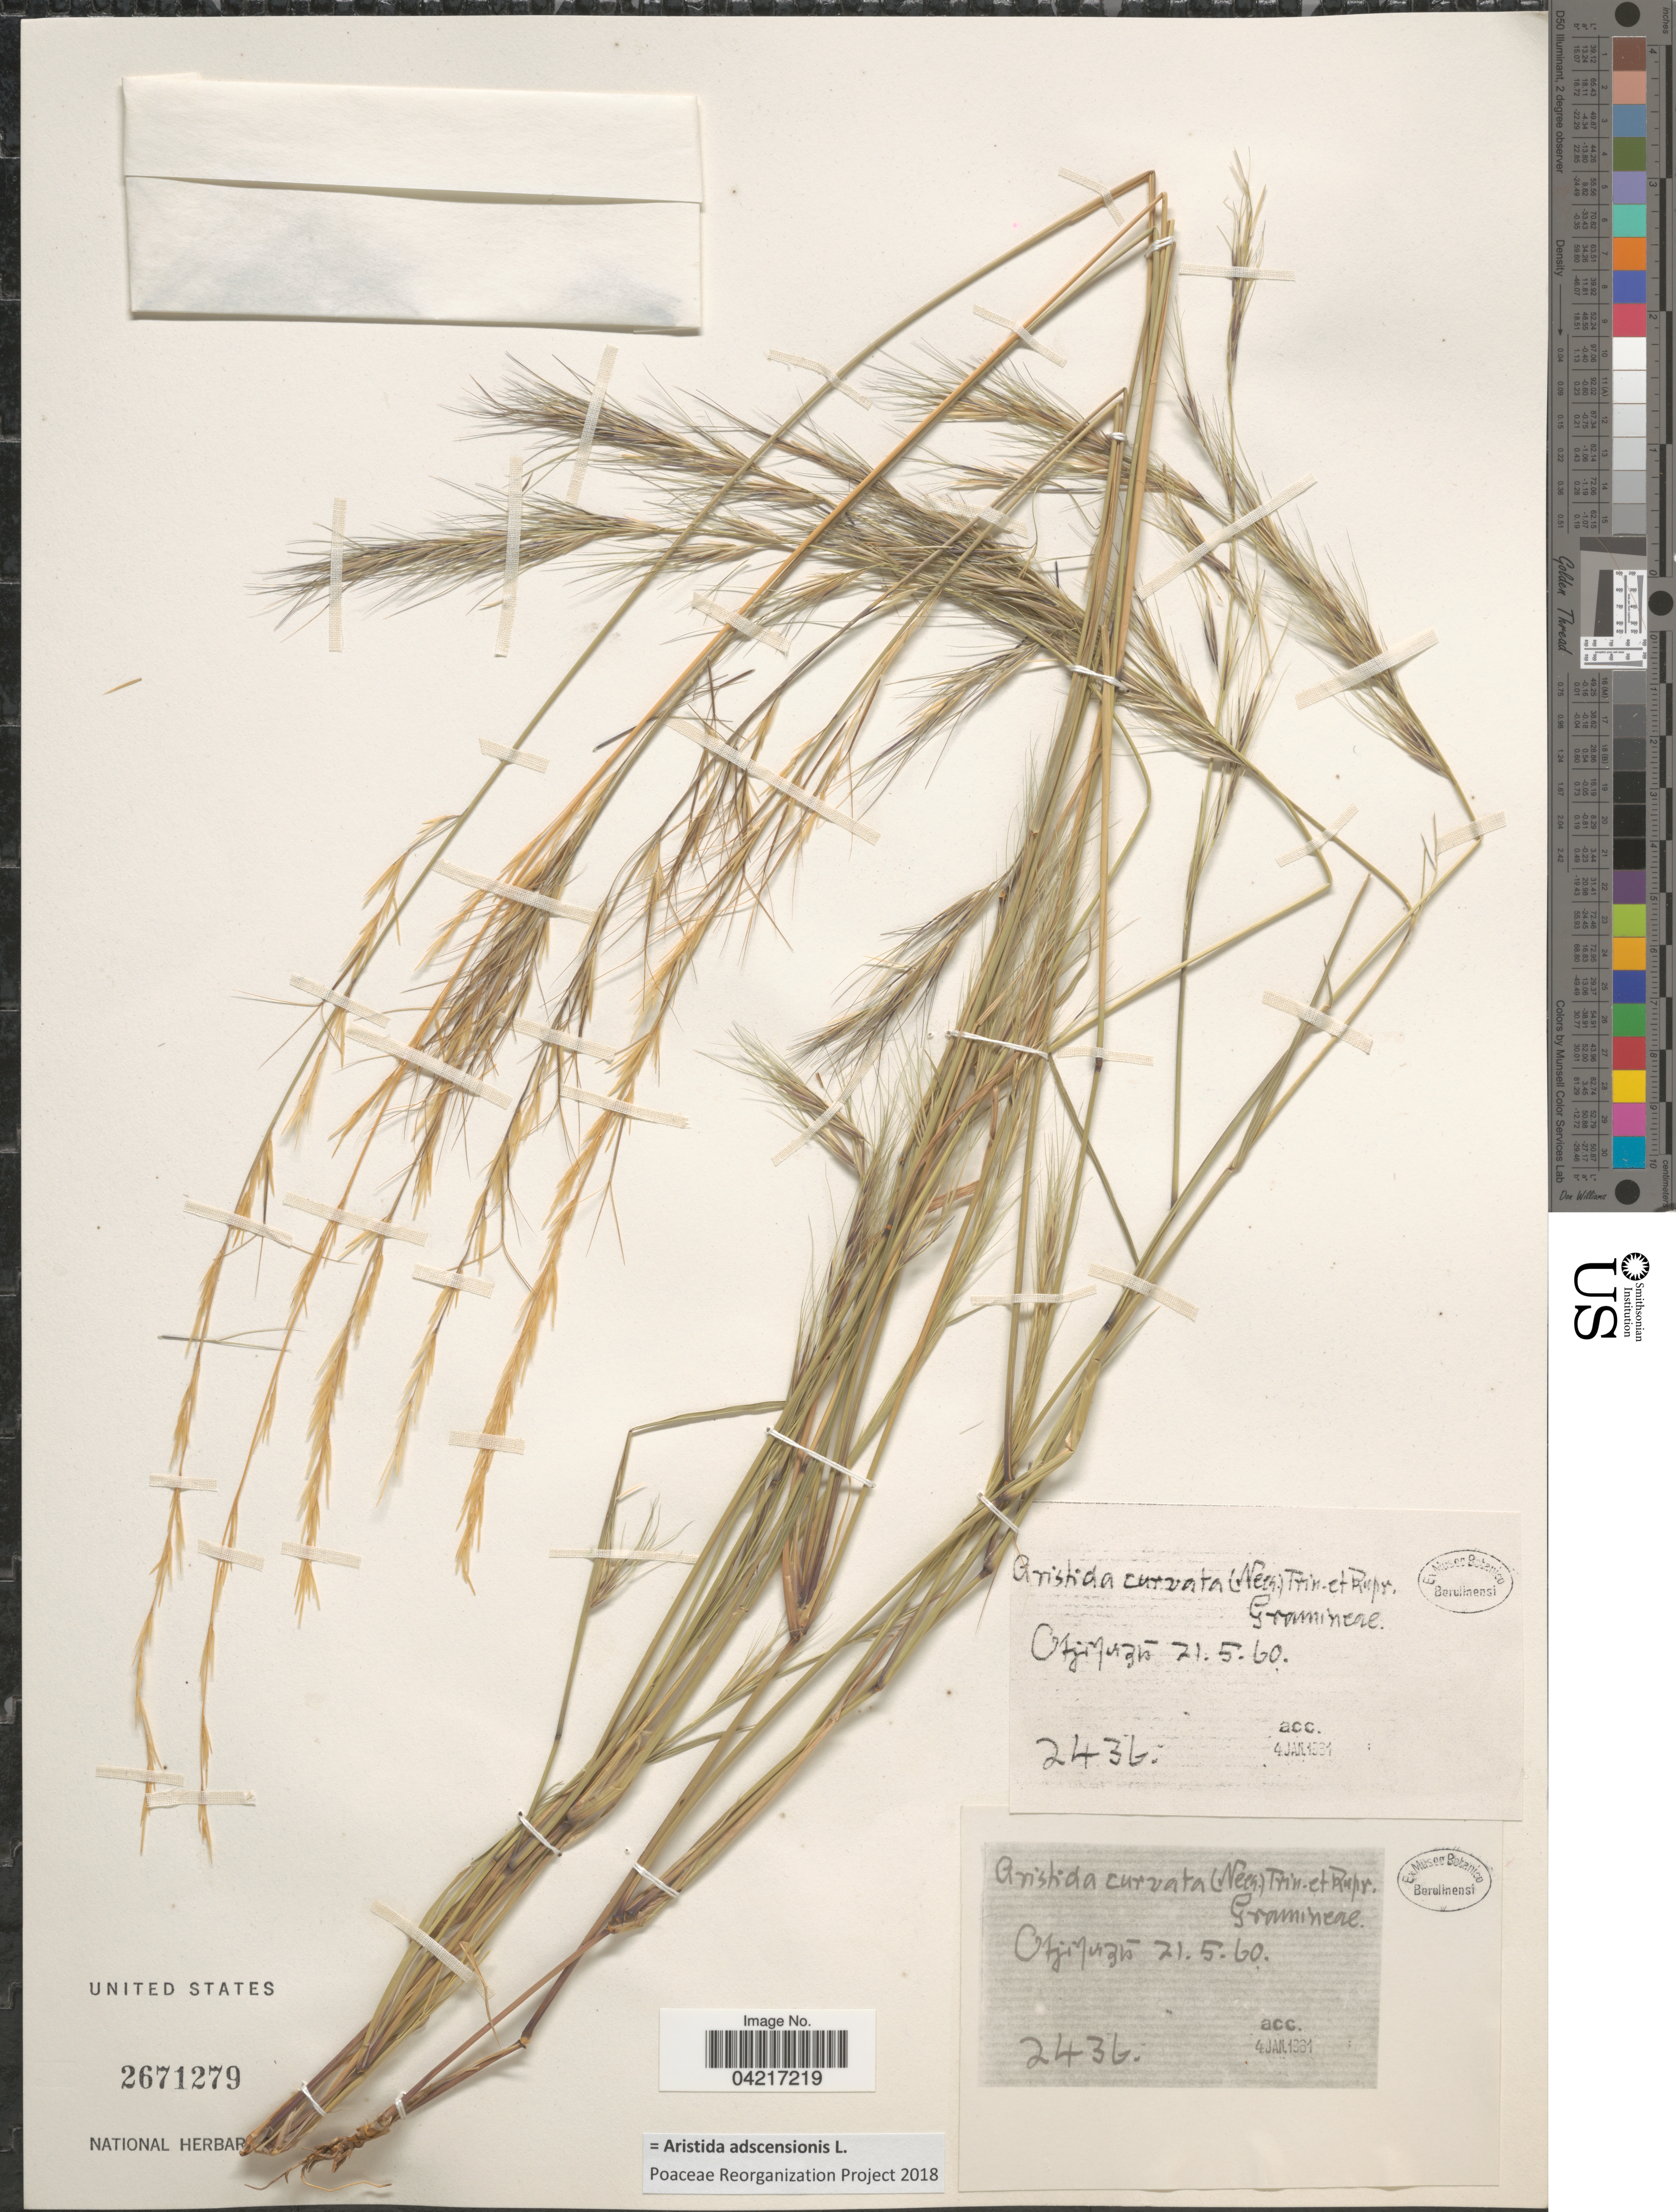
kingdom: Plantae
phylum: Tracheophyta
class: Liliopsida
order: Poales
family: Poaceae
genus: Aristida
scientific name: Aristida adscensionis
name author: L.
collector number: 2436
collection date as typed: Transcribed d/m/y: 21/5/60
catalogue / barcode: US 2671279